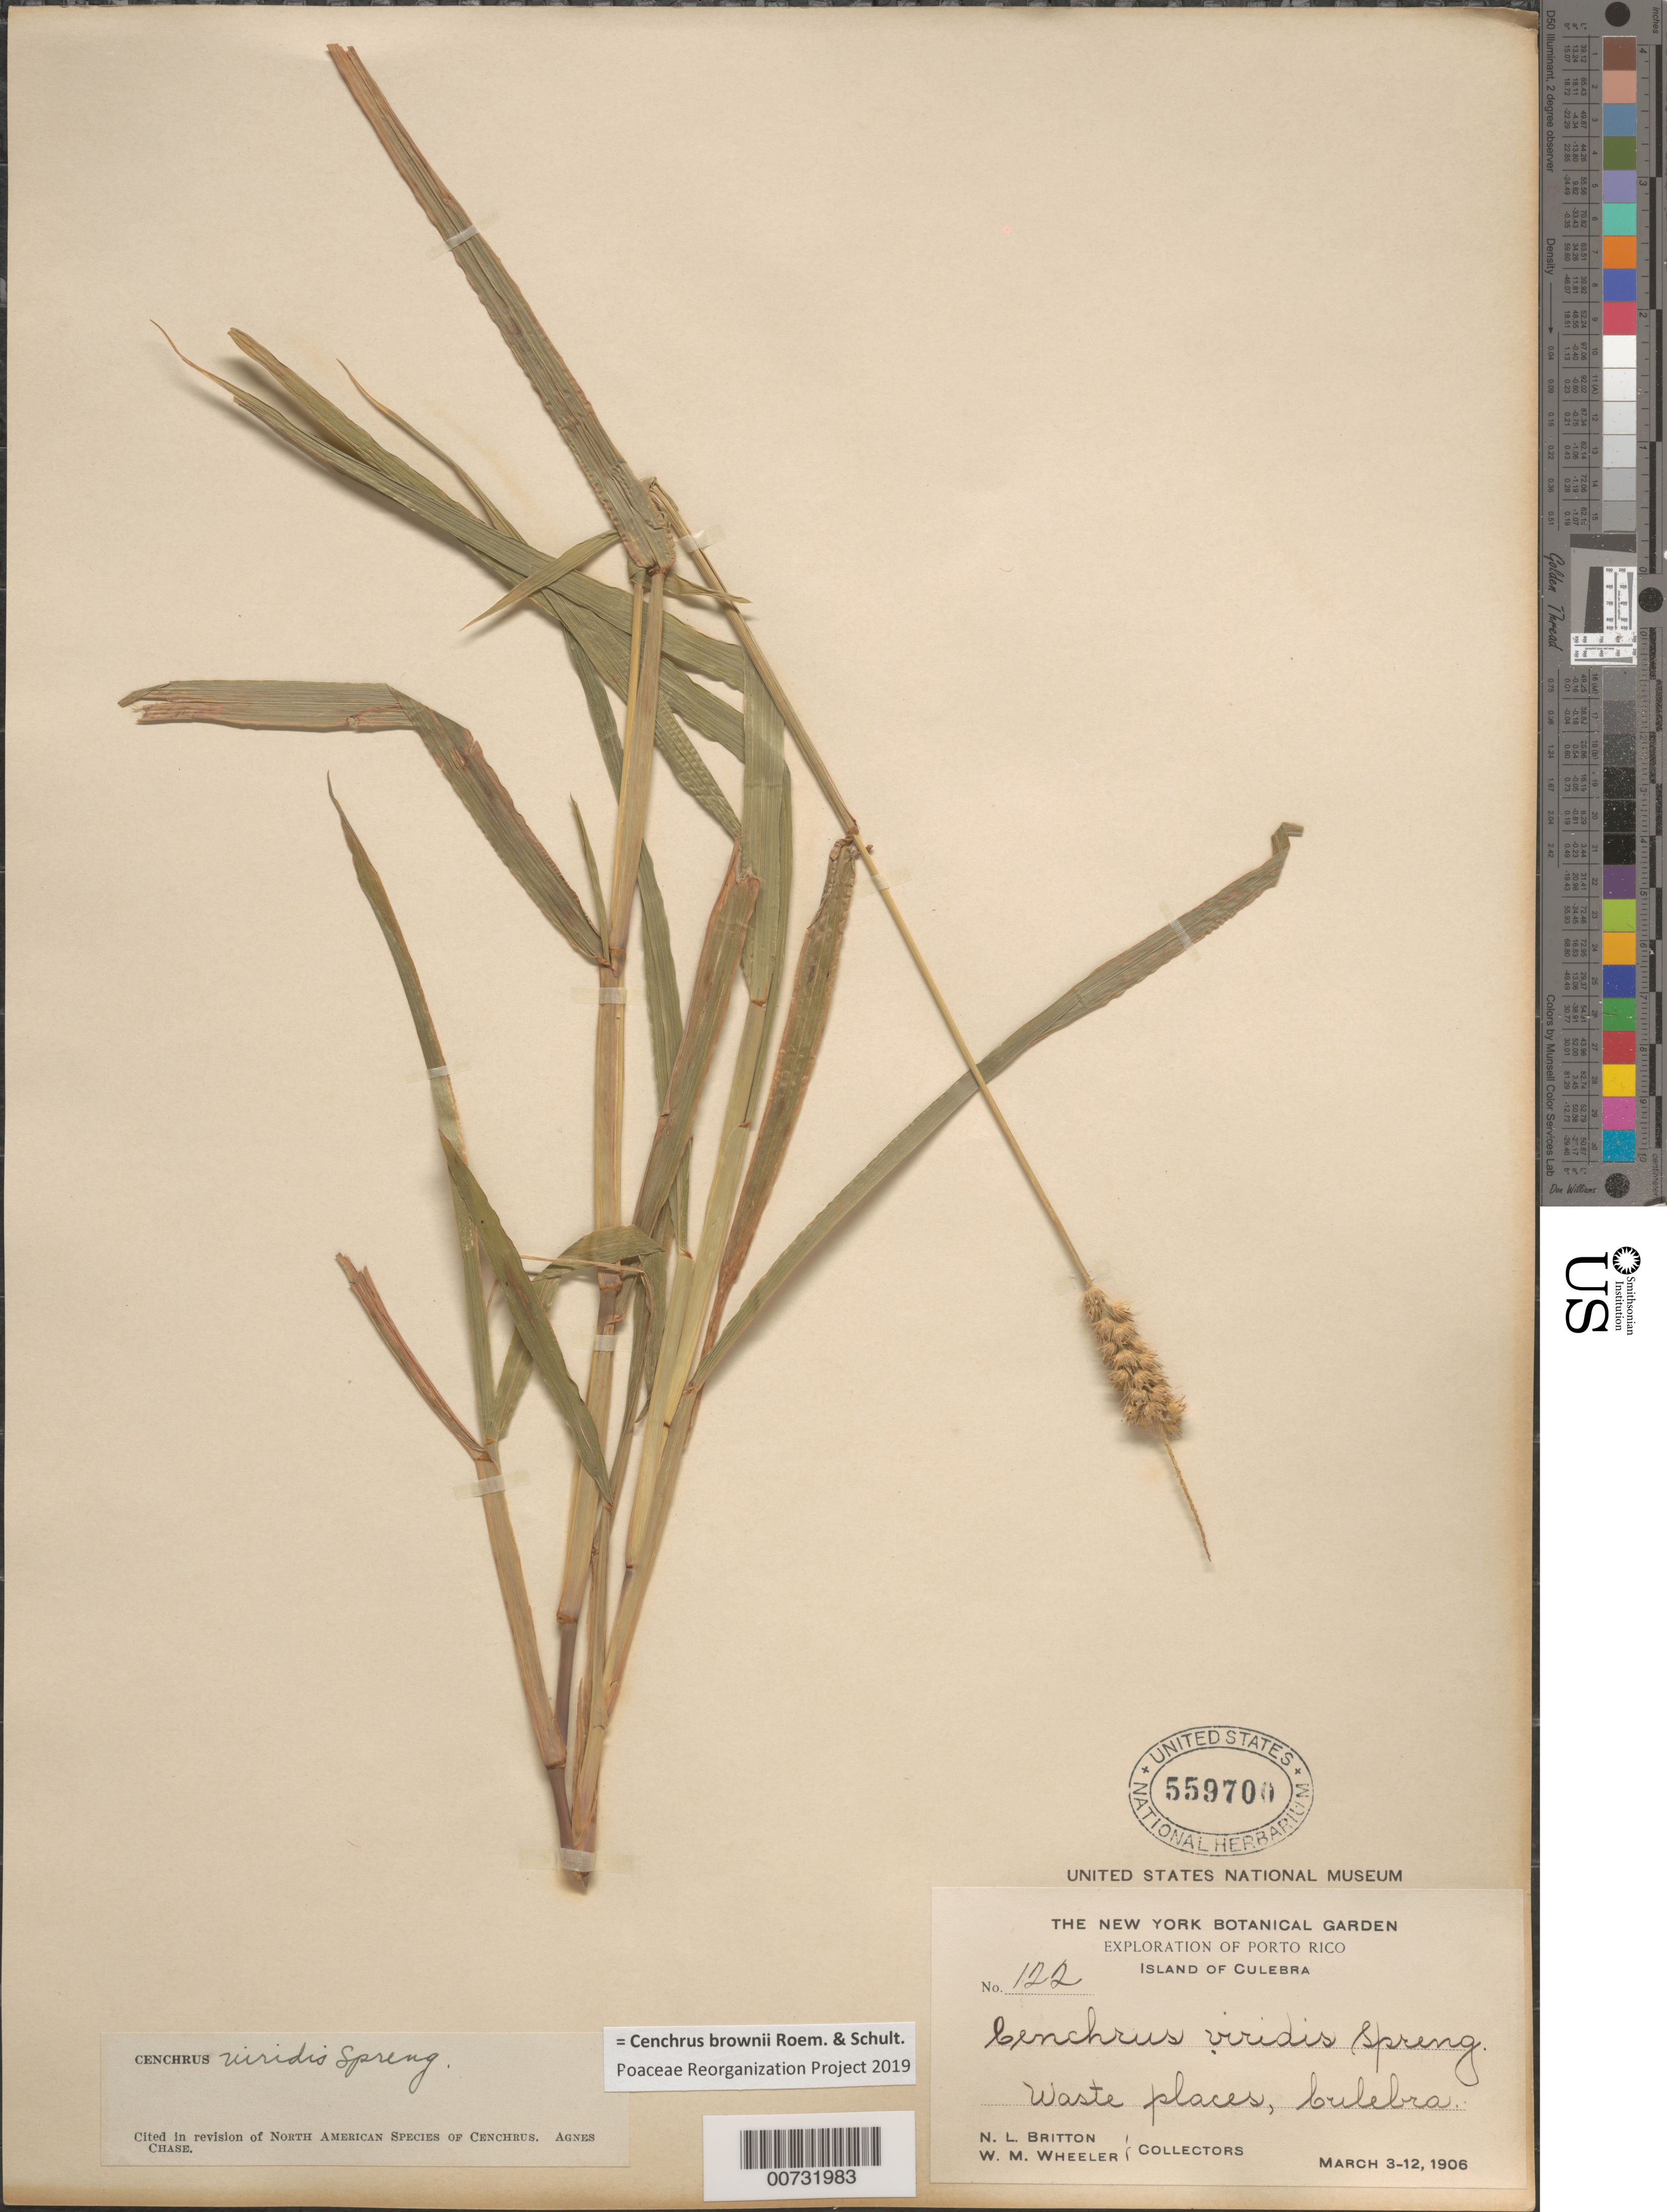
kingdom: Plantae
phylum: Tracheophyta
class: Liliopsida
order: Poales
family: Poaceae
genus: Cenchrus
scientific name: Cenchrus brownii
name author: Roem. & Schult.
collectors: N. Britton & W. Wheeler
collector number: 122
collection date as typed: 03 Mar 1906 to 12 Mar 1906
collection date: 1906-03-03/1906-03-12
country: Puerto Rico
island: Culebra I.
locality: Culebra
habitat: Waste places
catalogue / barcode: US 559700